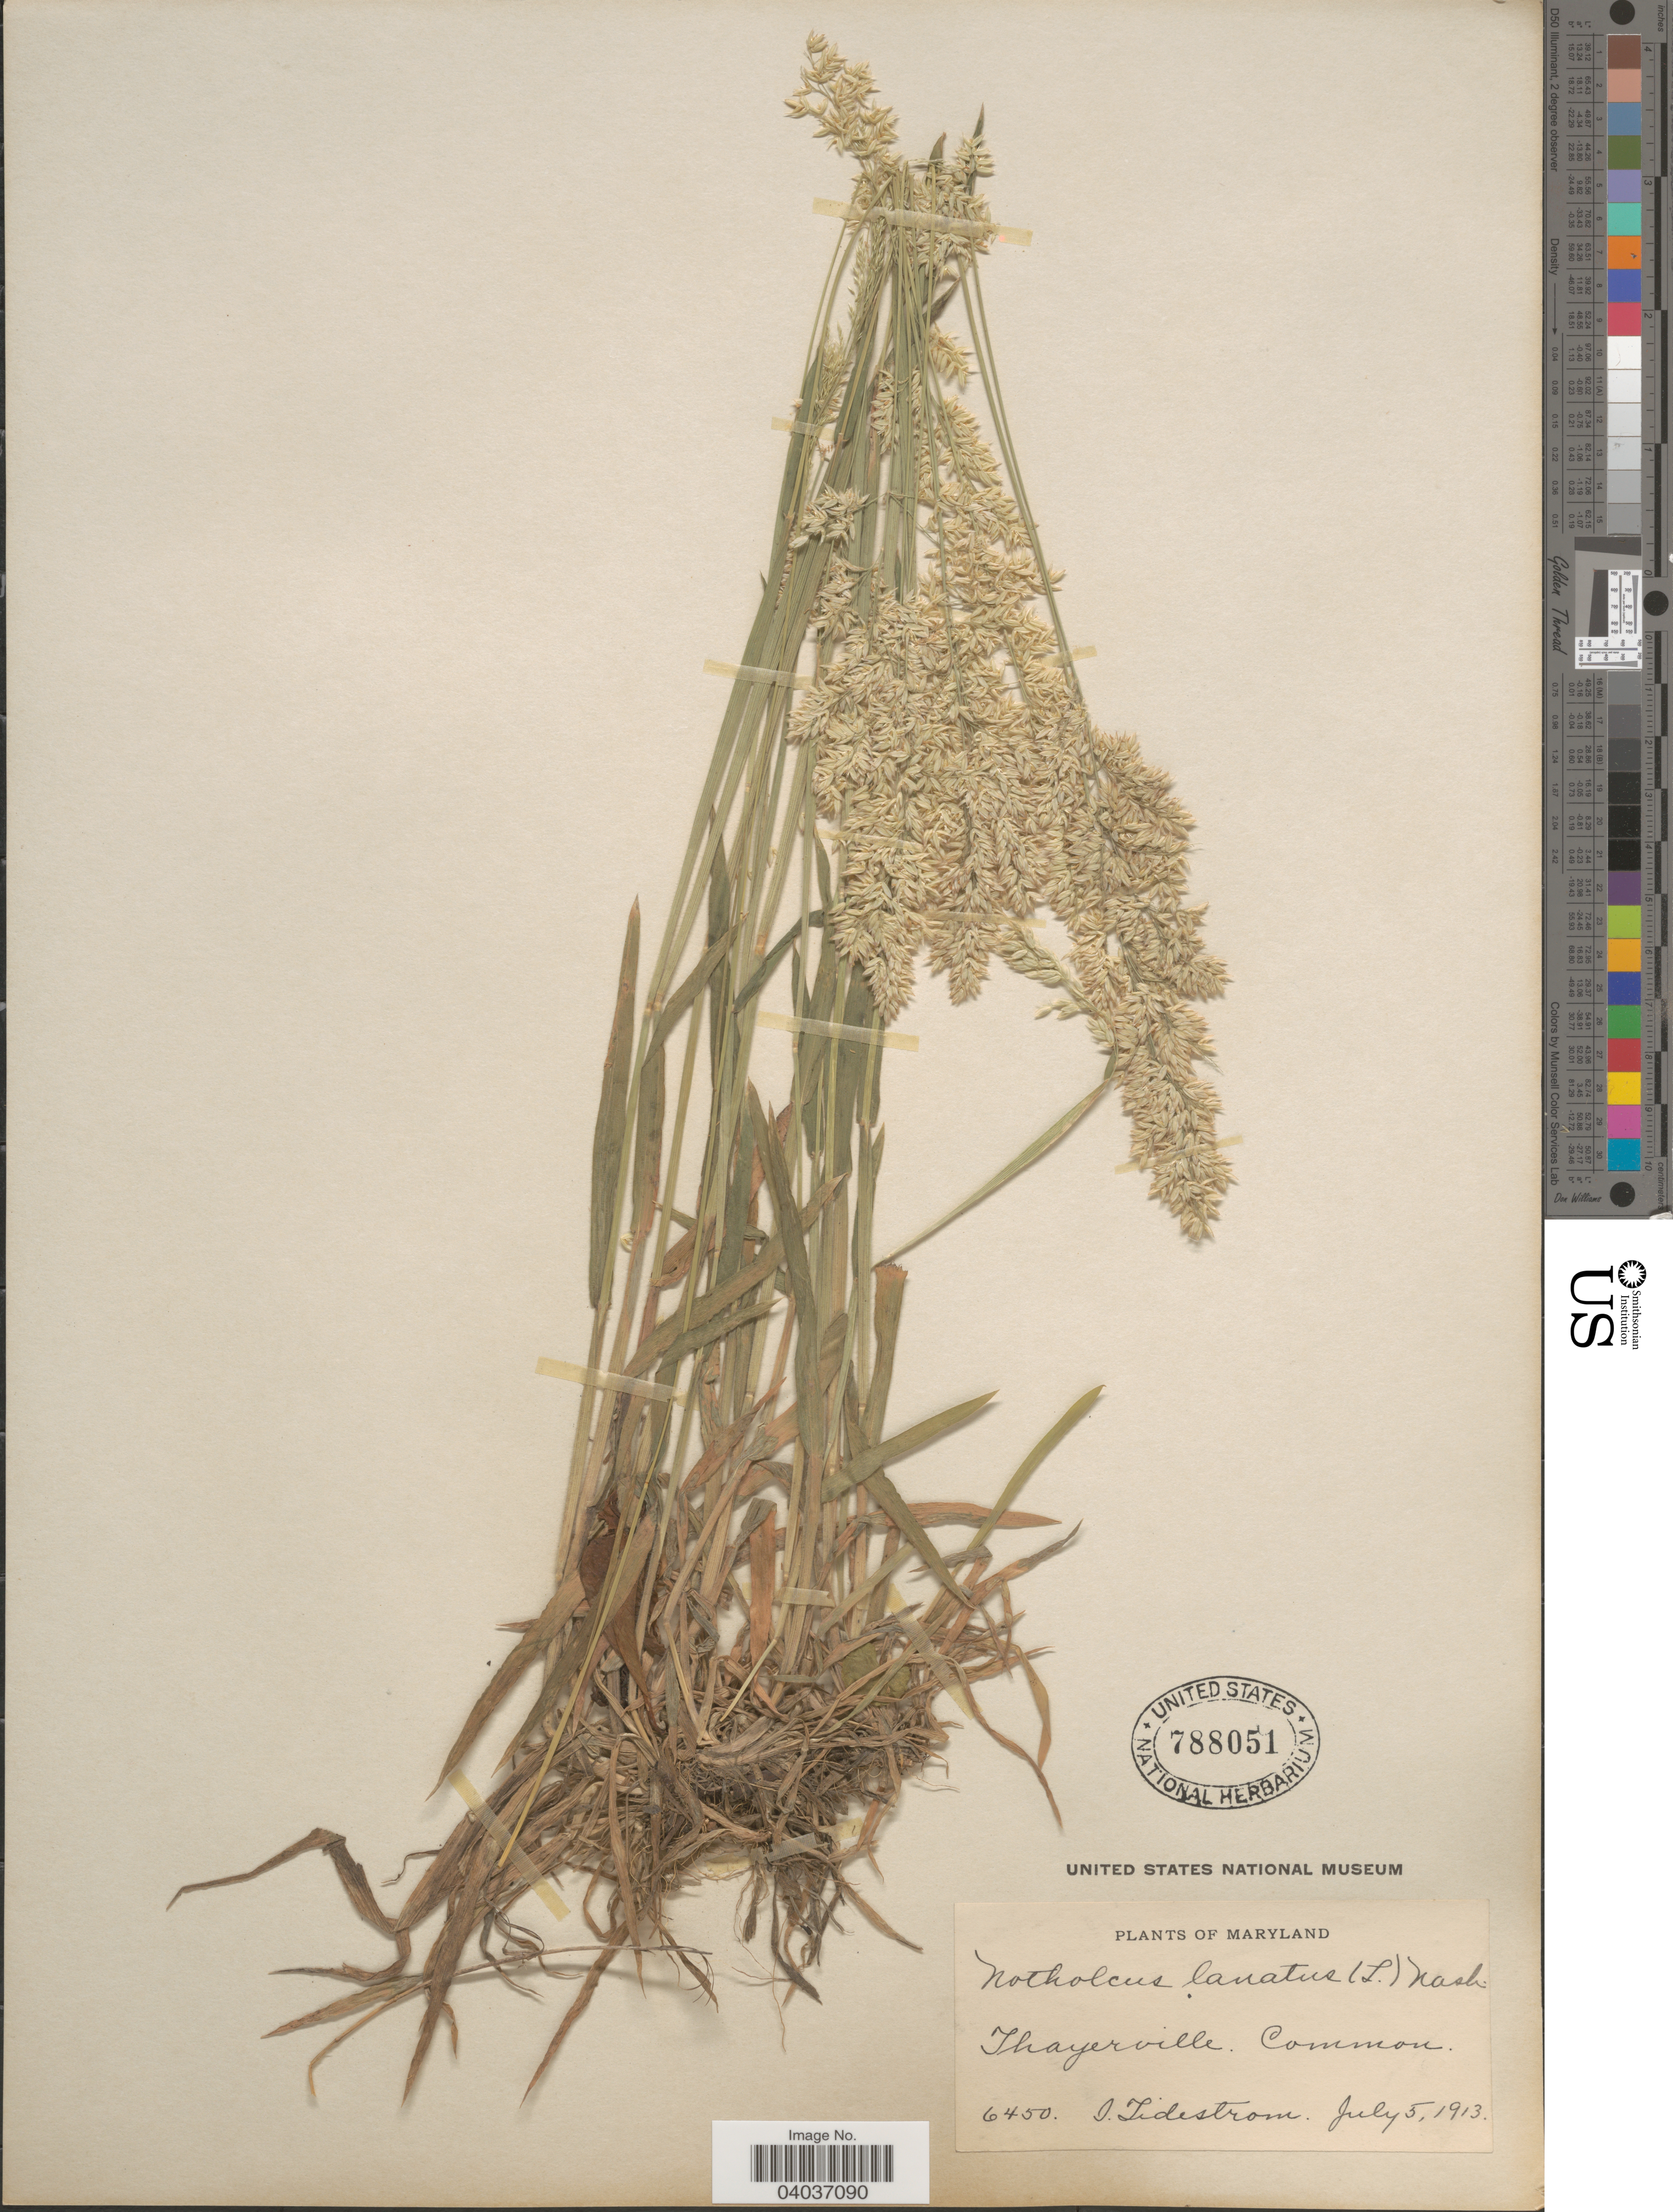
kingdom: Plantae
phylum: Tracheophyta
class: Liliopsida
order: Poales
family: Poaceae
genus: Holcus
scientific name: Holcus lanatus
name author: L.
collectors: I. F. Tidestrom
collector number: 6450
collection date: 1913-07-05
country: United States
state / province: Maryland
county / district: Garrett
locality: Thayerville.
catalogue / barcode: US 788051